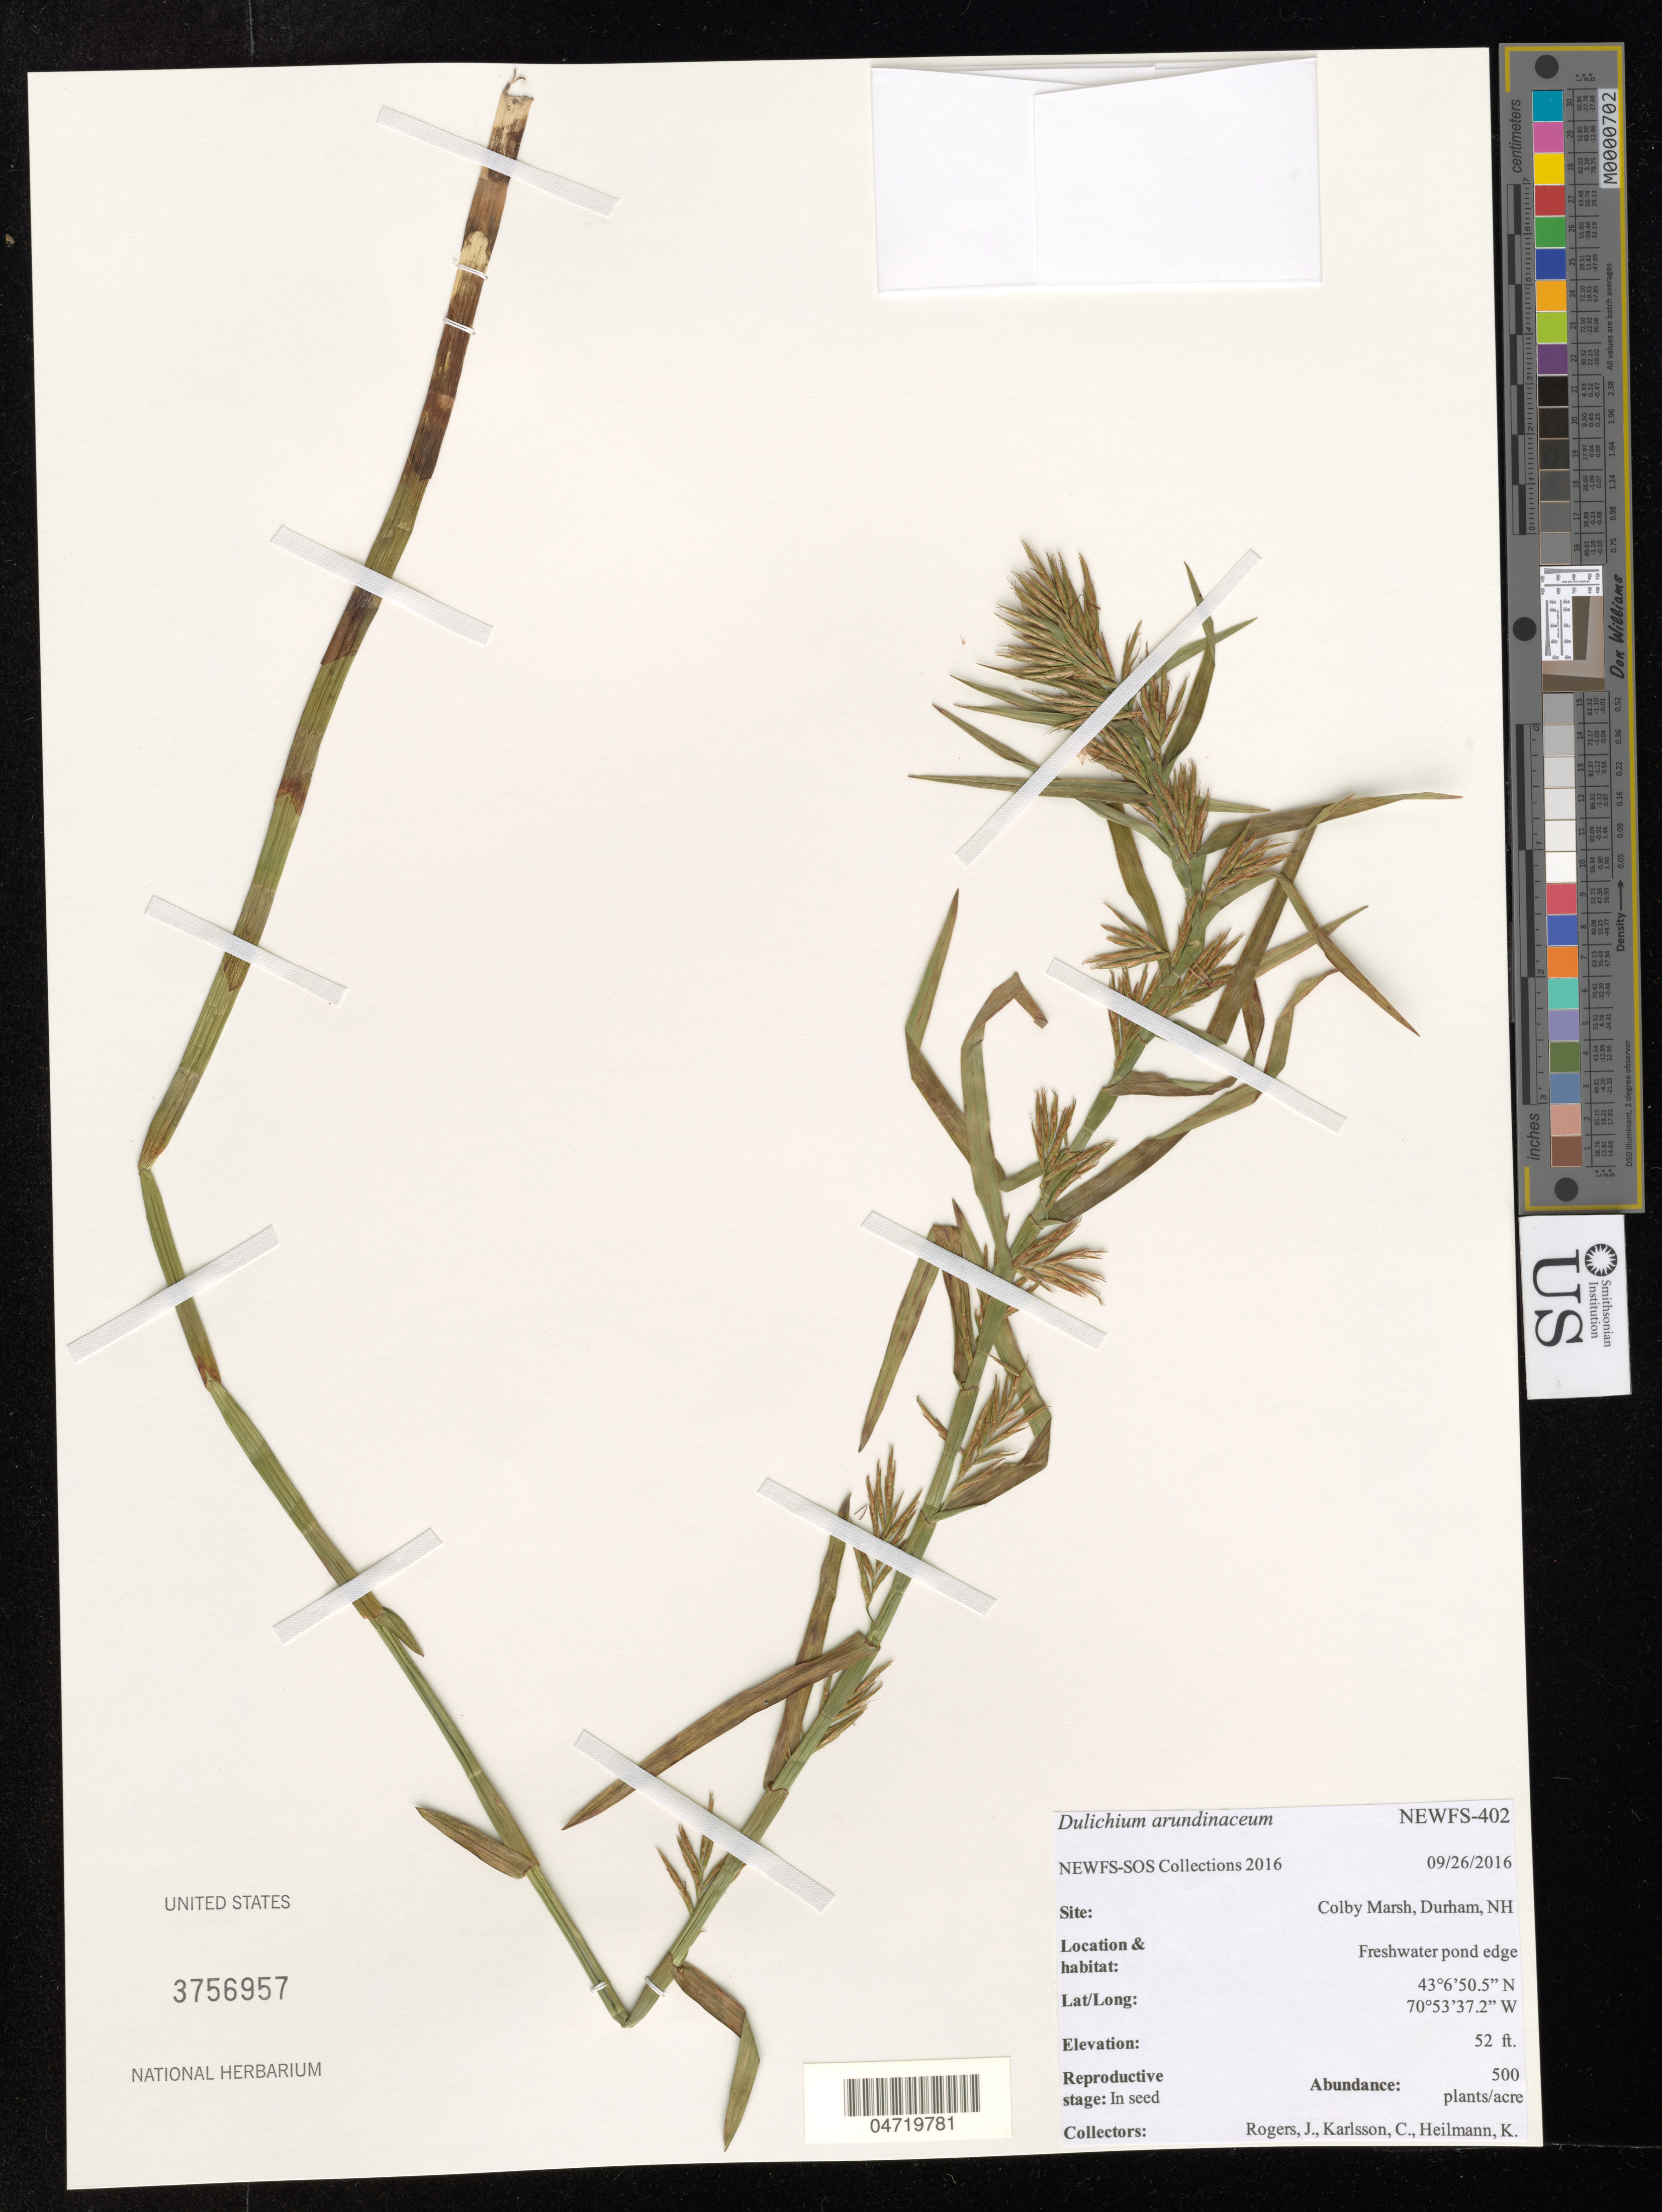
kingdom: Plantae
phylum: Tracheophyta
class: Liliopsida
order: Poales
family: Cyperaceae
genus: Dulichium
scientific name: Dulichium arundinaceum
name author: (L.) Britton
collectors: J. Rogers, C. Karlsson & C. Heilmann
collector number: NEWFS-402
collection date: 2016-09-26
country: United States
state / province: New Hampshire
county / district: Strafford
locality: Colby Marsh, Durham NH, freshwater pond edge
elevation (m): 16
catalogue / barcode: US 3756957